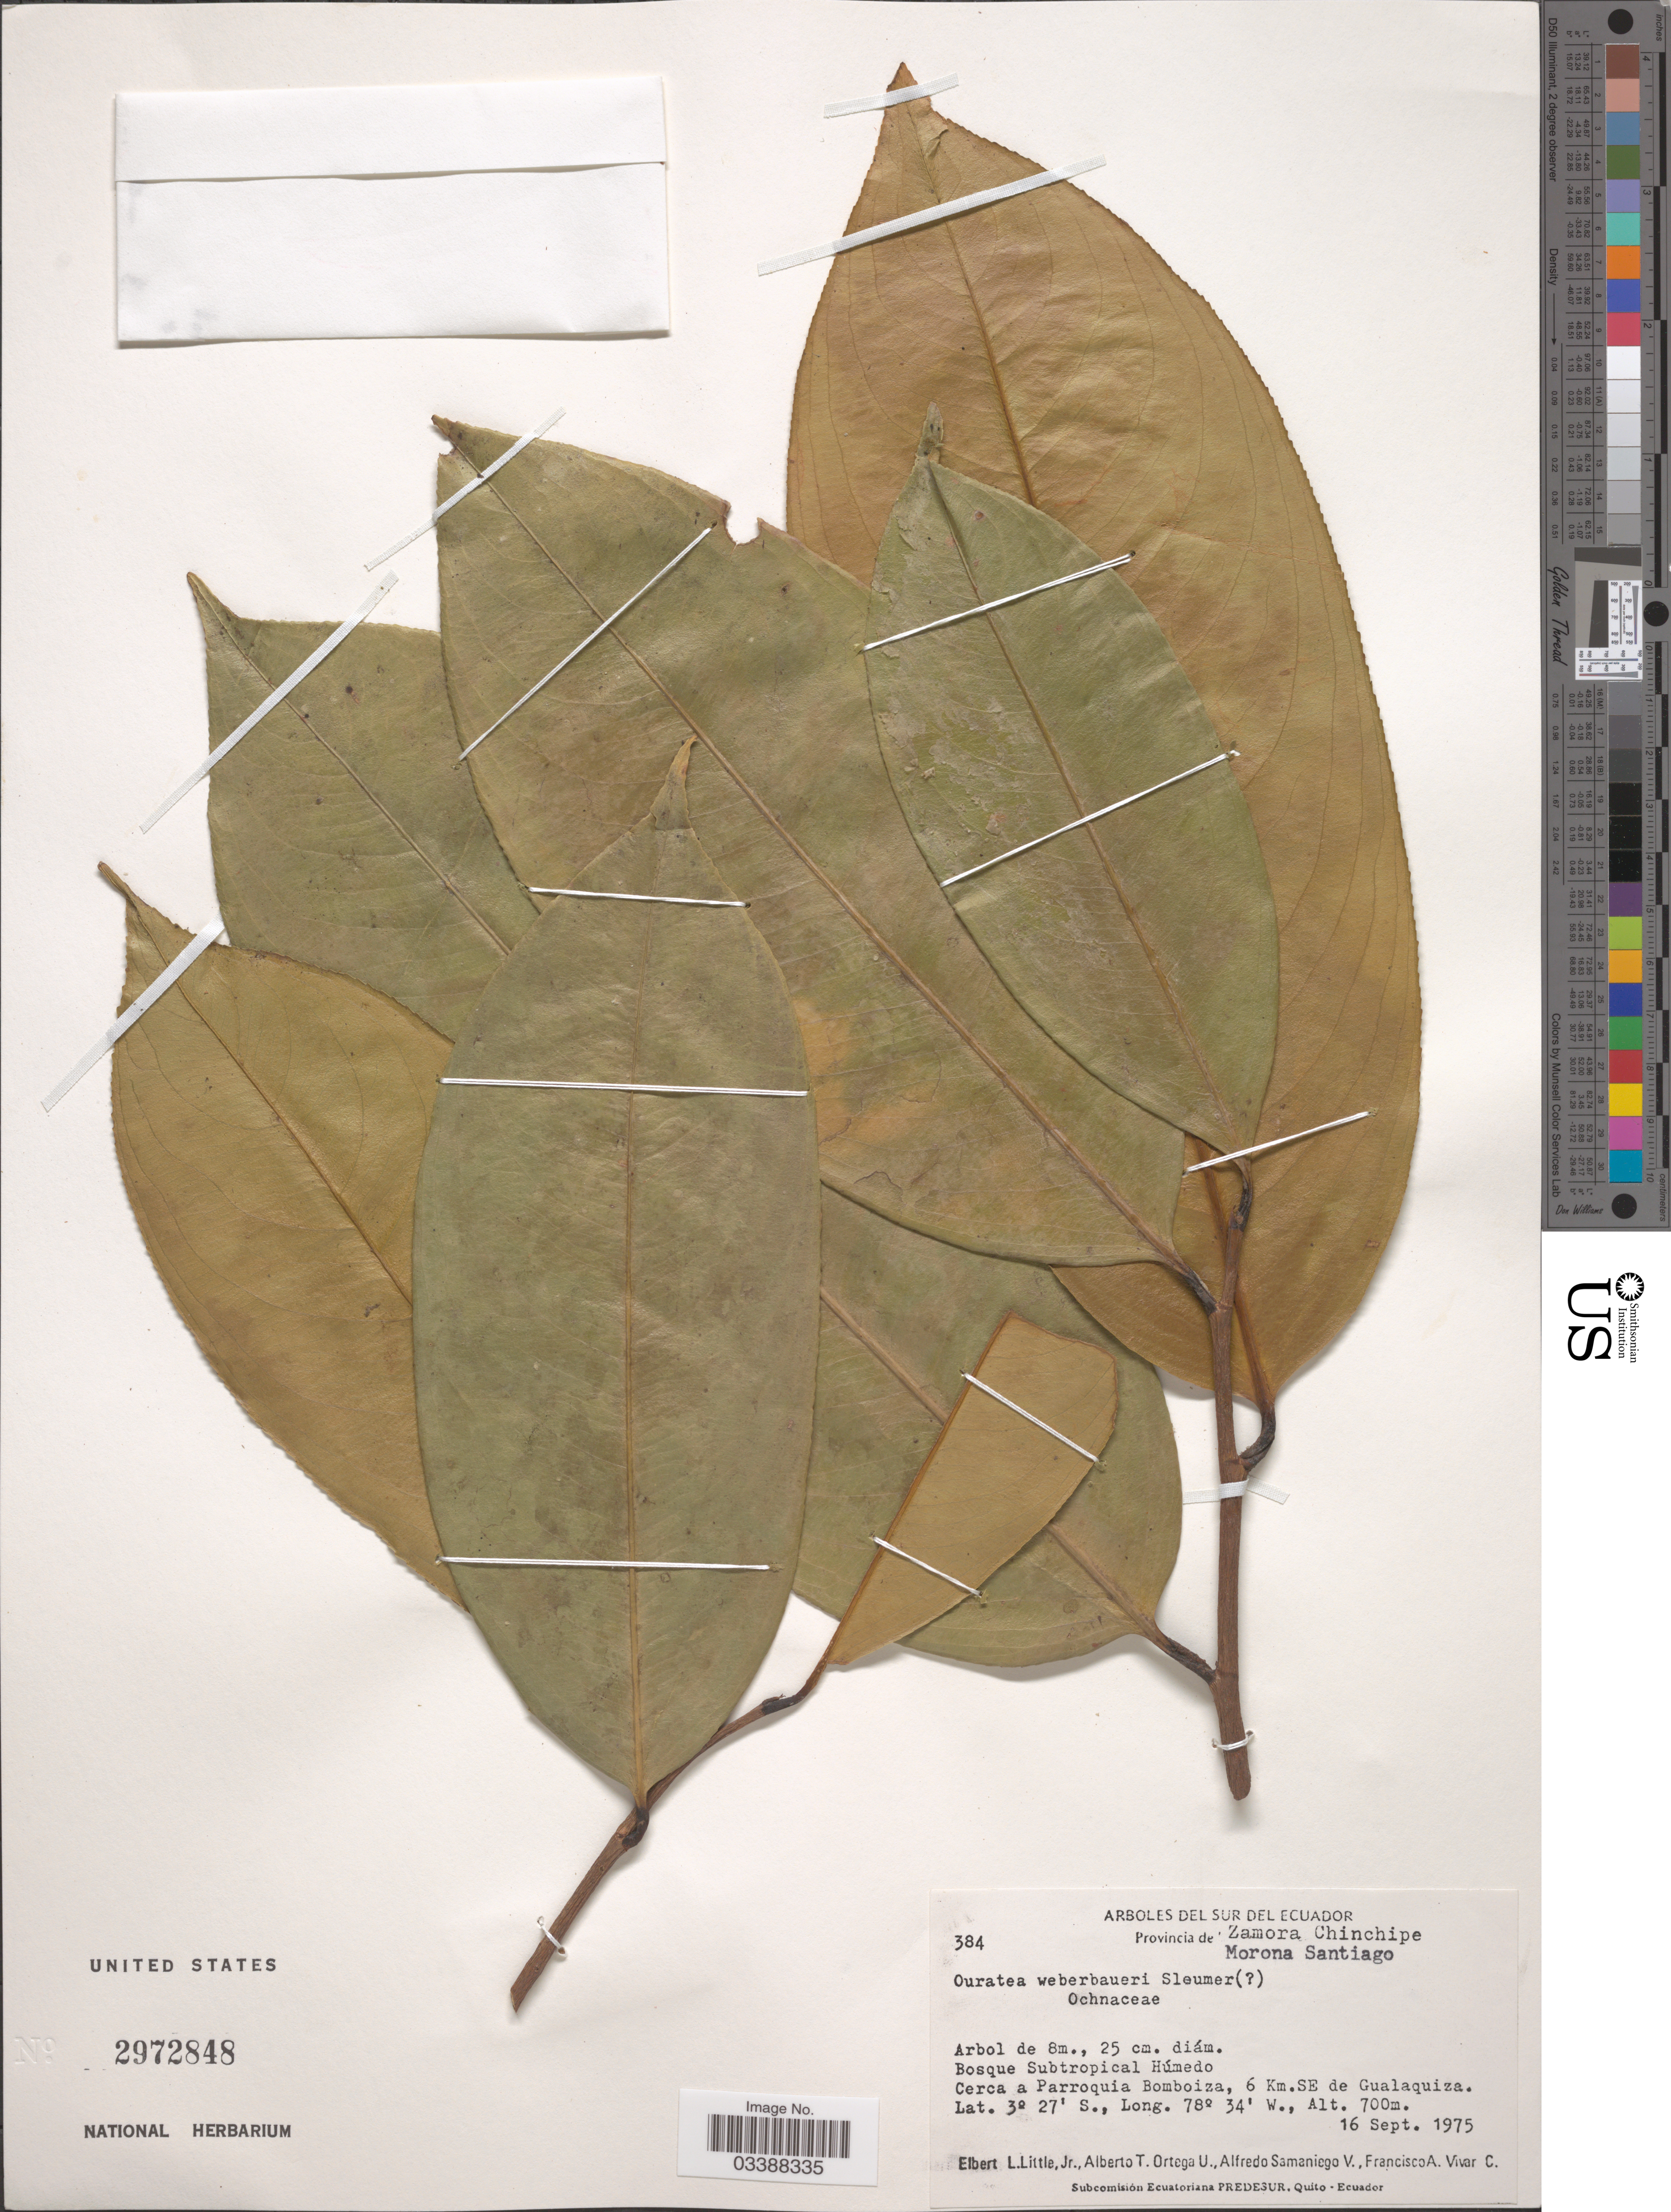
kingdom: Plantae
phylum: Tracheophyta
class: Magnoliopsida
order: Malpighiales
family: Ochnaceae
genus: Ouratea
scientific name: Ouratea weberbaueri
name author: Sleumer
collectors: E. L. Little, A. T. Ortega U., A. V. Samaniego & F. A. Vivar C.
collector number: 384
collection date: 1975-09-16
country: Ecuador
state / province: Zamora-Chinchipe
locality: Morona Santiago. Bosque Subtropical Húmedo. Cerca a Parroquia Bomboiza, 6 Km. SE de Gualaquiza.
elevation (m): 700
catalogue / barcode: US 2972848